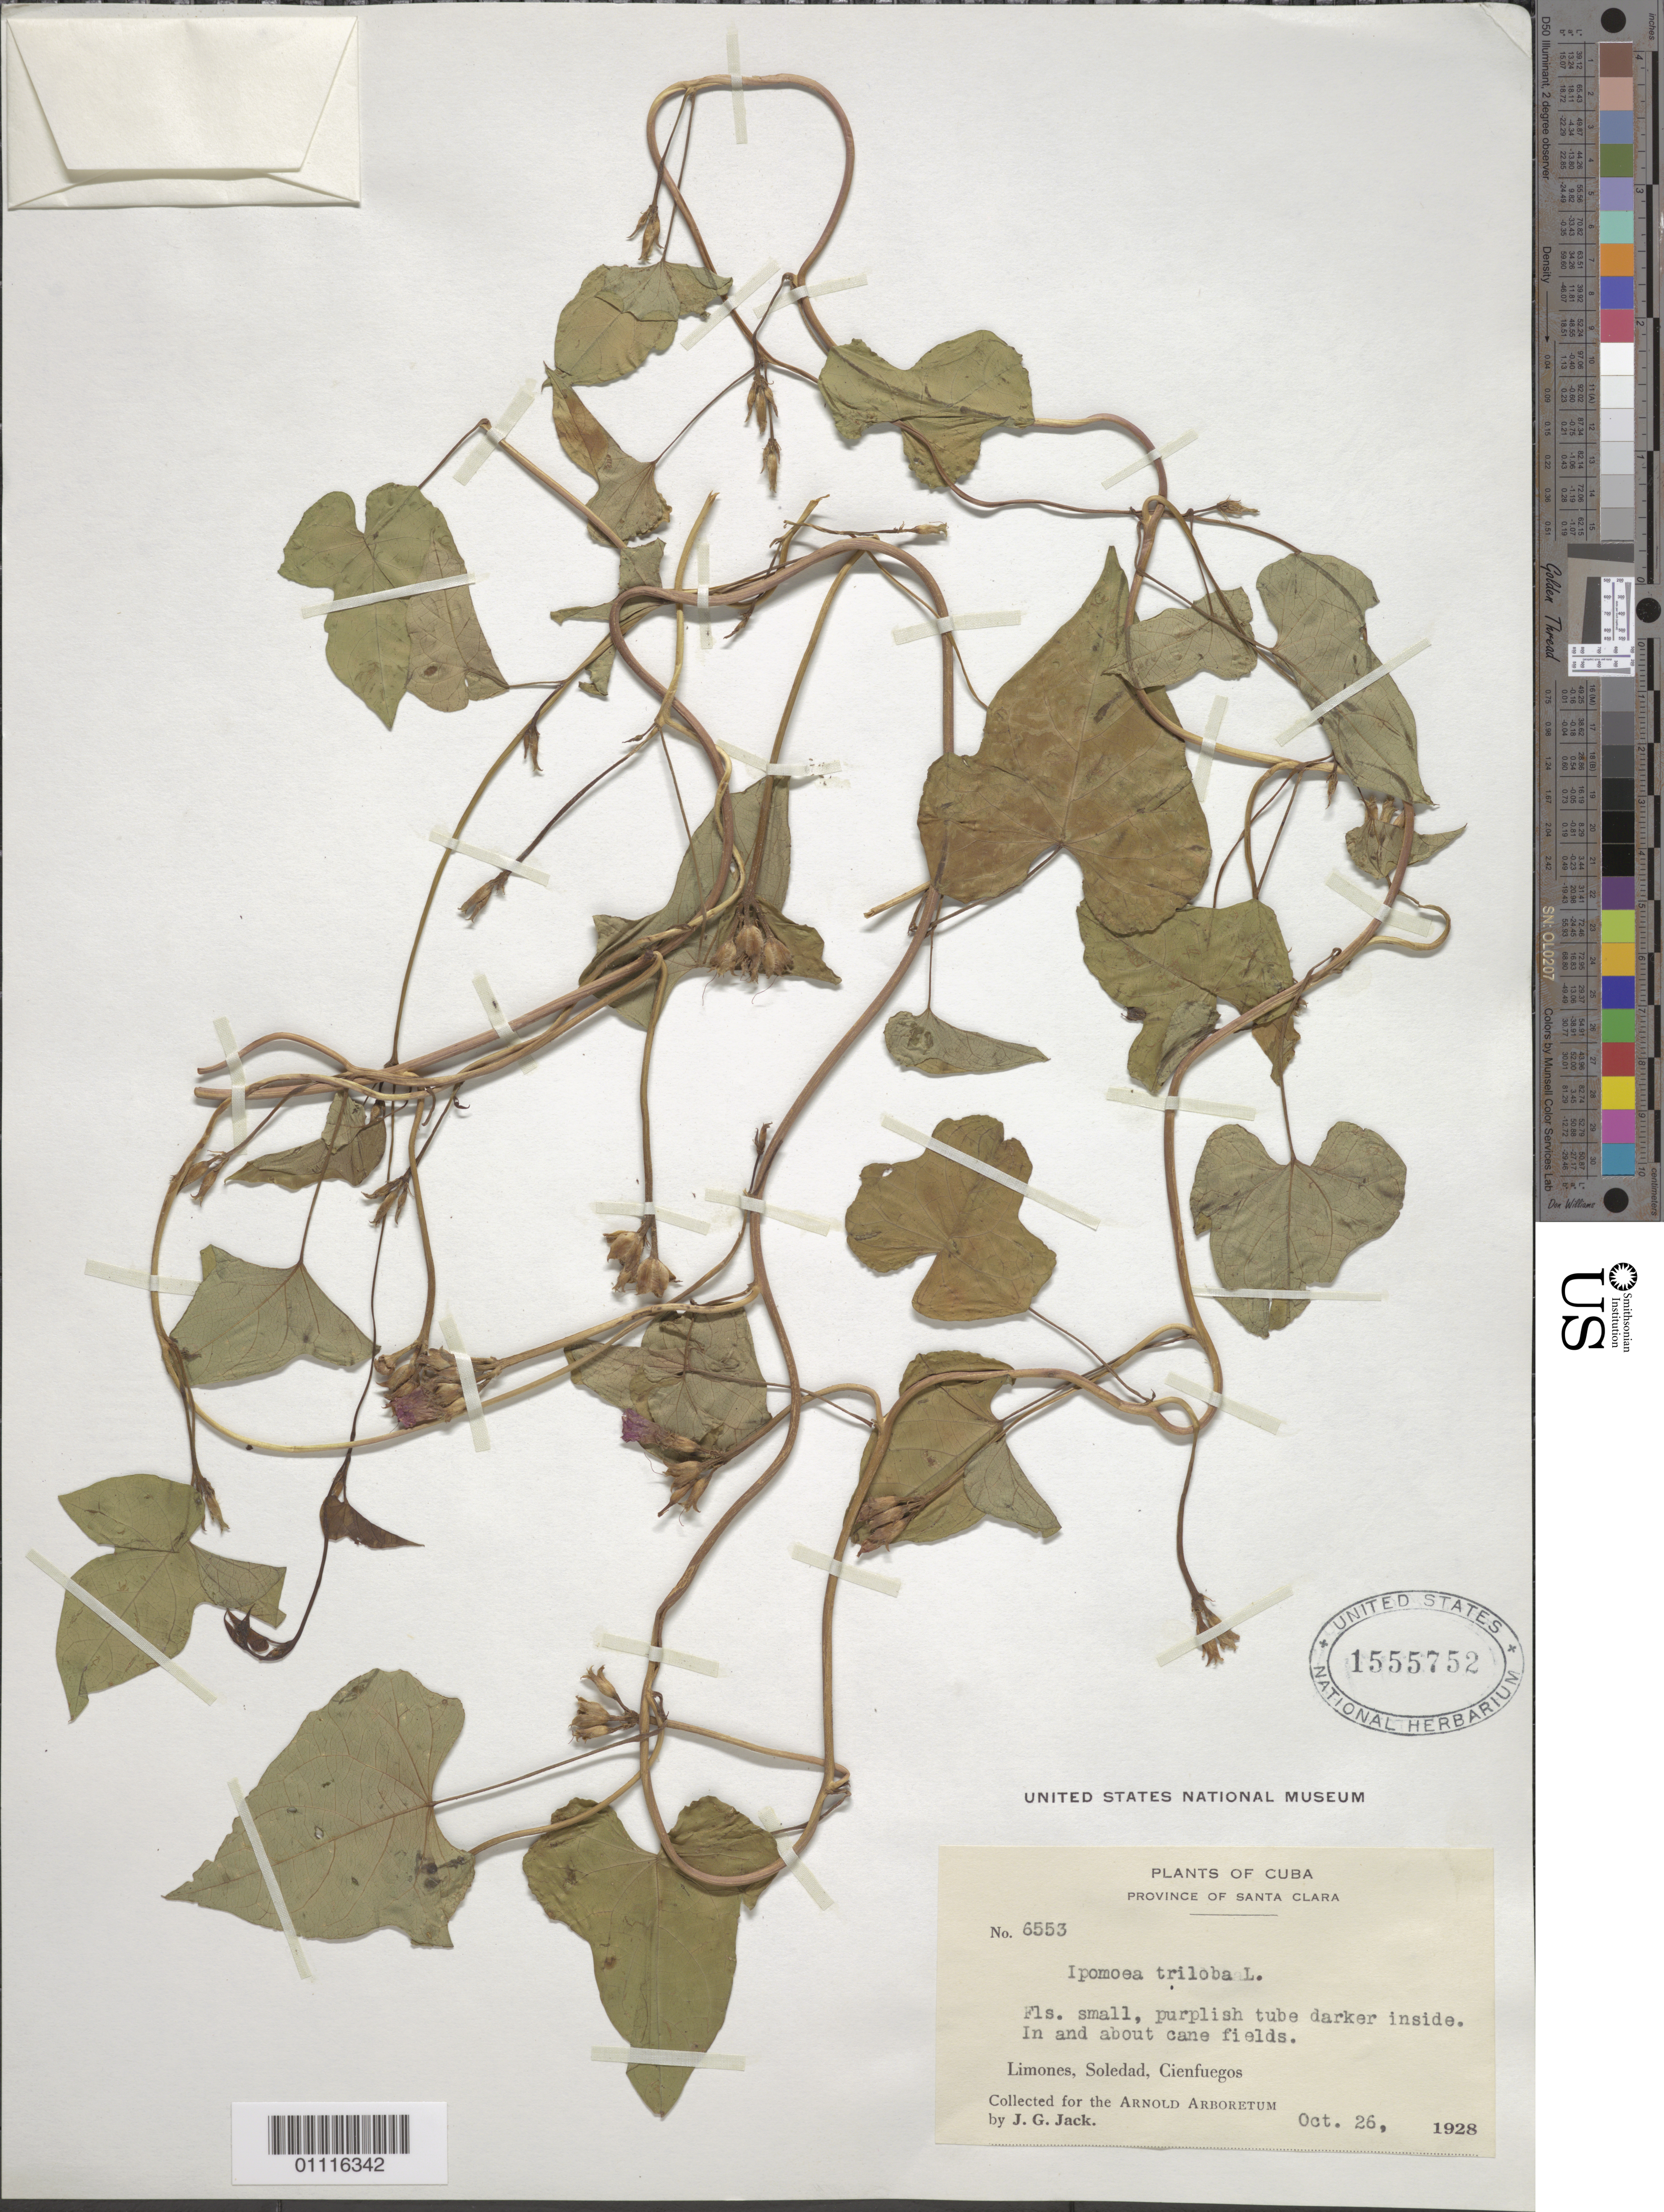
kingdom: Plantae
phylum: Tracheophyta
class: Magnoliopsida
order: Solanales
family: Convolvulaceae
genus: Ipomoea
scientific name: Ipomoea triloba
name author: L.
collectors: J. G. Jack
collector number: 6553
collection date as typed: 26 Oct 1928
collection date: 1928-10-26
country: Cuba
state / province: Cienfuegos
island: Cuba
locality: Limones, Soledad In and about cane fields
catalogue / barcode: US 1555752